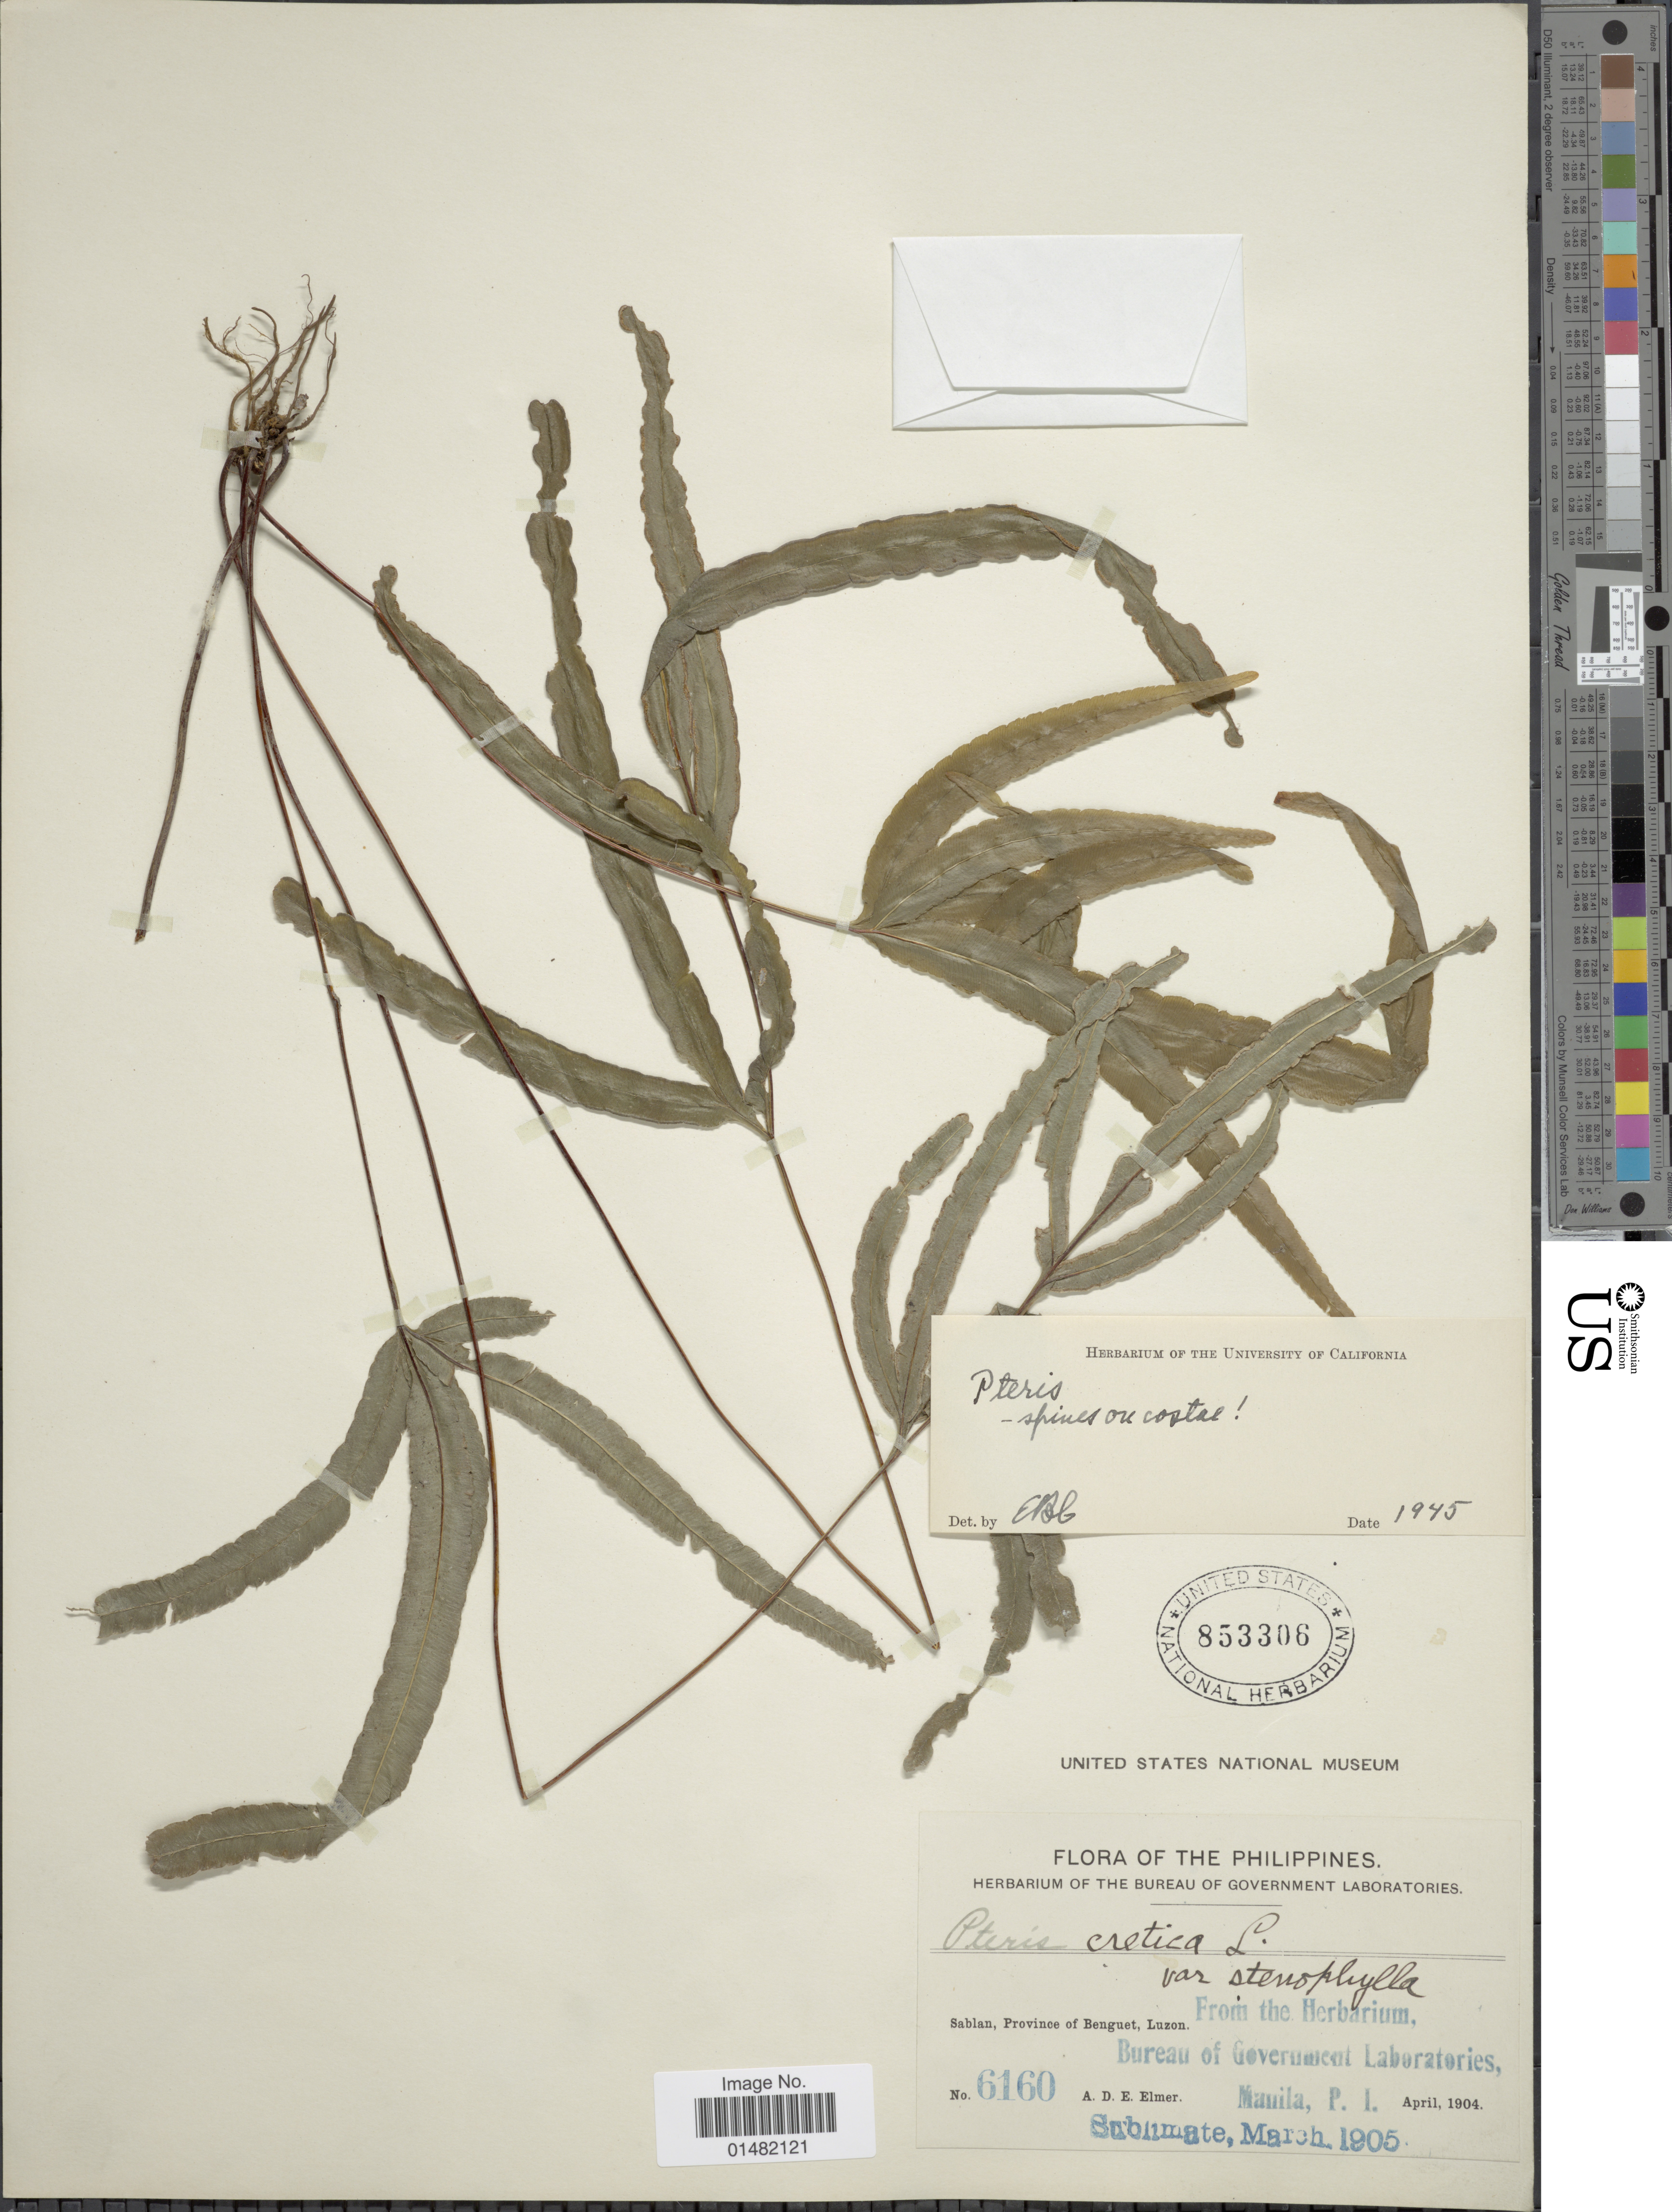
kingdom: Plantae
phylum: Tracheophyta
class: Polypodiopsida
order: Polypodiales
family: Pteridaceae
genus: Pteris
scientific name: Pteris sp.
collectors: A. D. E. Elmer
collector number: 6160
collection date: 1904-04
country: Philippines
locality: Sablan, Province of Benguet, Luzon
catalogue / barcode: US 853306